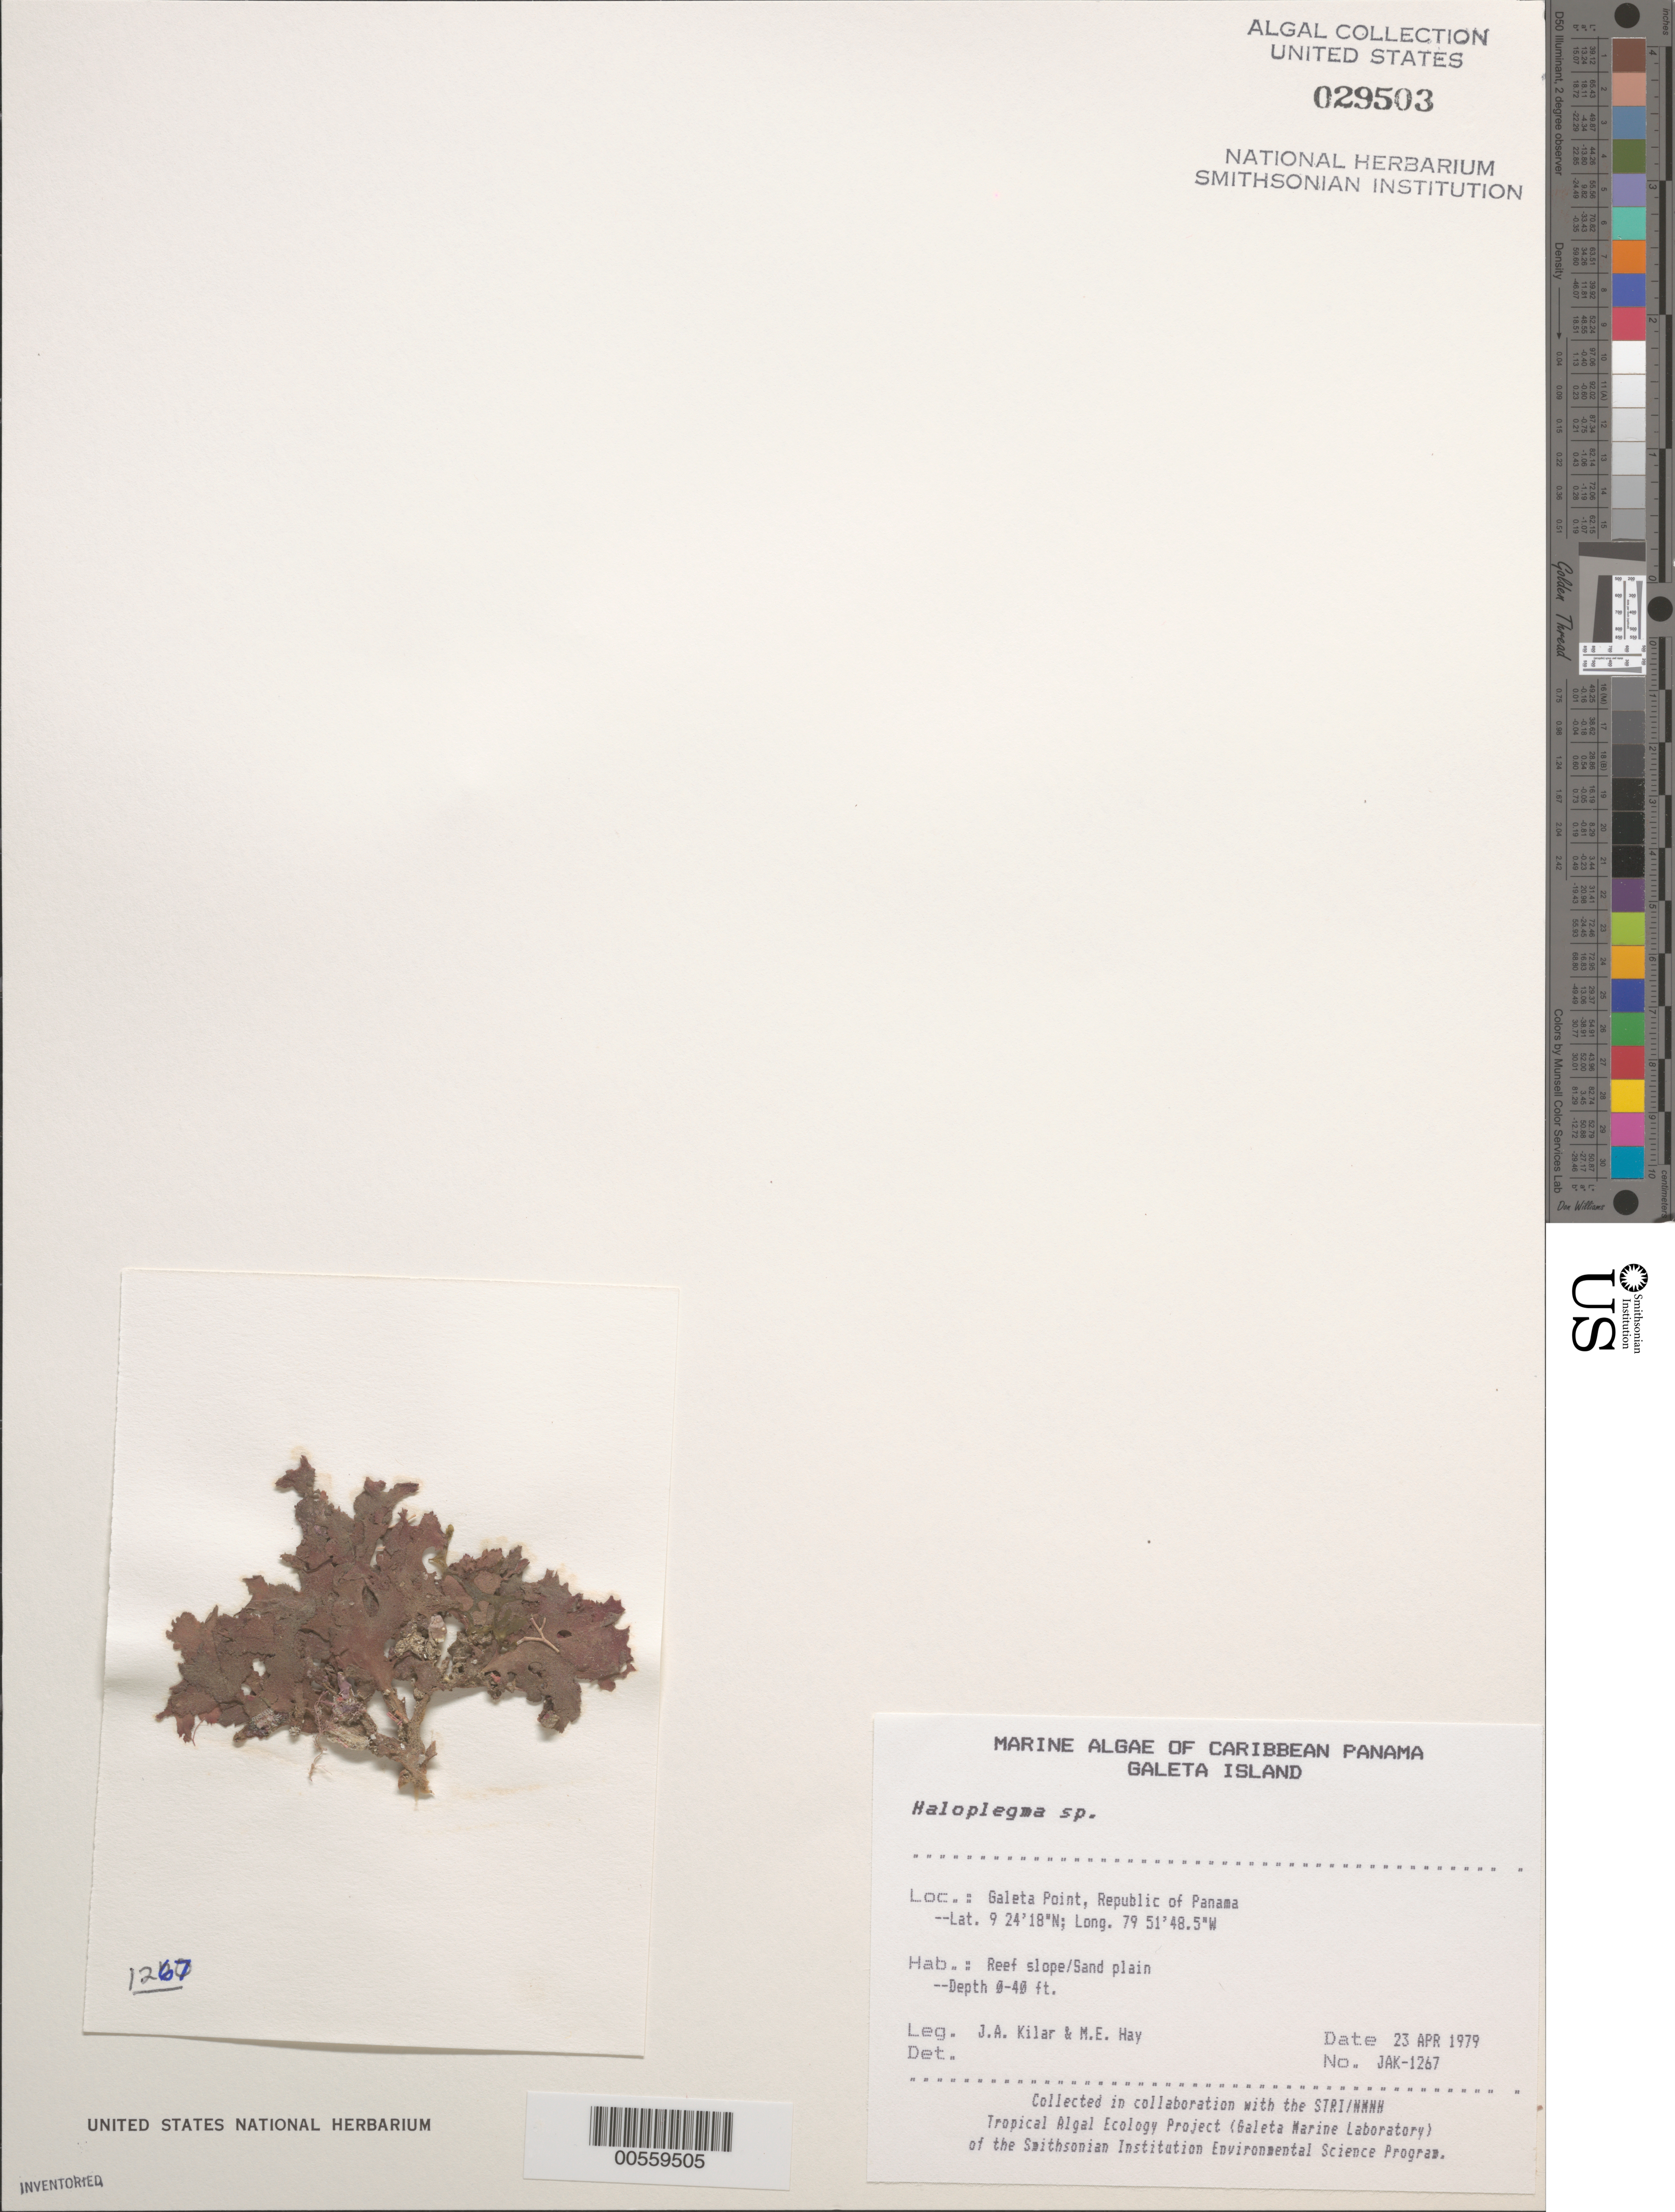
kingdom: Plantae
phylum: Rhodophyta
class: Florideophyceae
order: Ceramiales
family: Wrangeliaceae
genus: Haloplegma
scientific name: Haloplegma sp.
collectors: J. A. Kilar & M. E. Hay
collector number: JAK-1267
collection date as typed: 23 Apr 1979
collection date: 1979-04-23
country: Panama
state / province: Colón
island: Galeta Island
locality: Galeta Point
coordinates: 9 24' 18" N, 79 51' 48.5" W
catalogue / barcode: US 29503